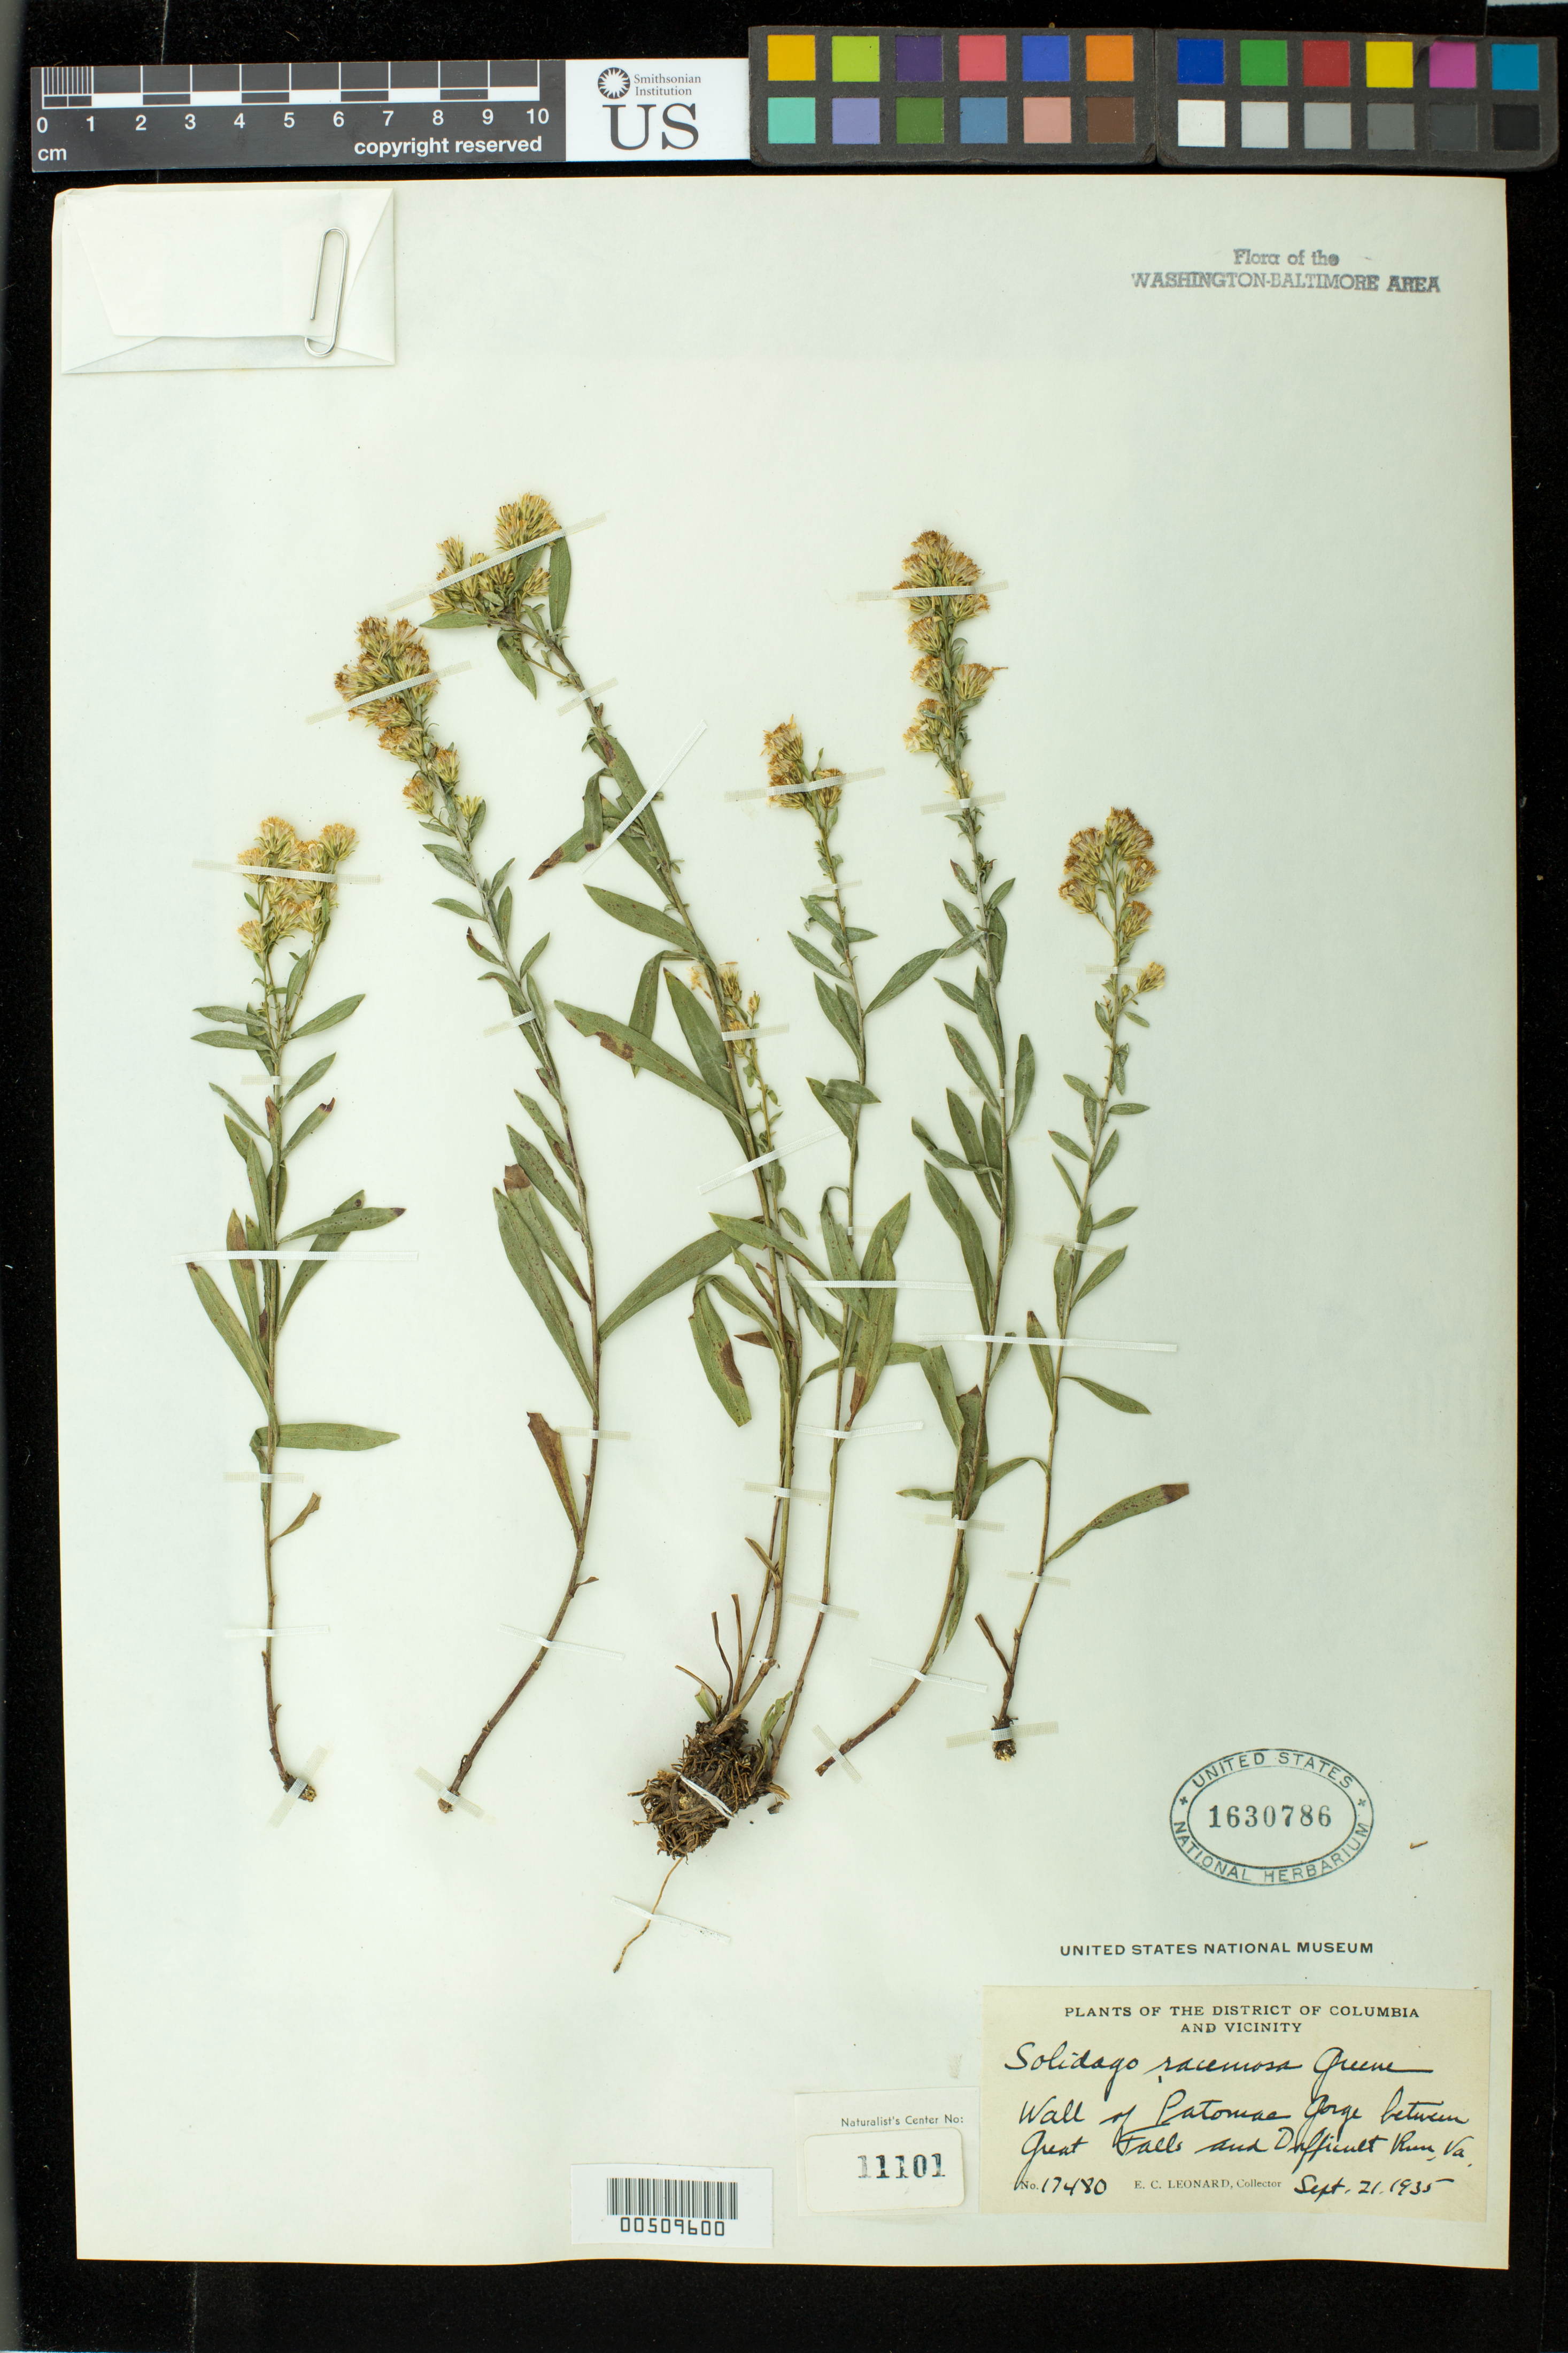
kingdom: Plantae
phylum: Tracheophyta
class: Magnoliopsida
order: Asterales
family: Asteraceae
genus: Solidago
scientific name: Solidago racemosa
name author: Greene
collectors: E. C. Leonard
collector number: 17480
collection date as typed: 21 Sep 1935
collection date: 1935-09-21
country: United States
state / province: Virginia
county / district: Fairfax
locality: Wall of Potomac Gorge between Great Falls and Difficult Run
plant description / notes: Specimens returned from Naturalist Center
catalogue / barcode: US 1630786